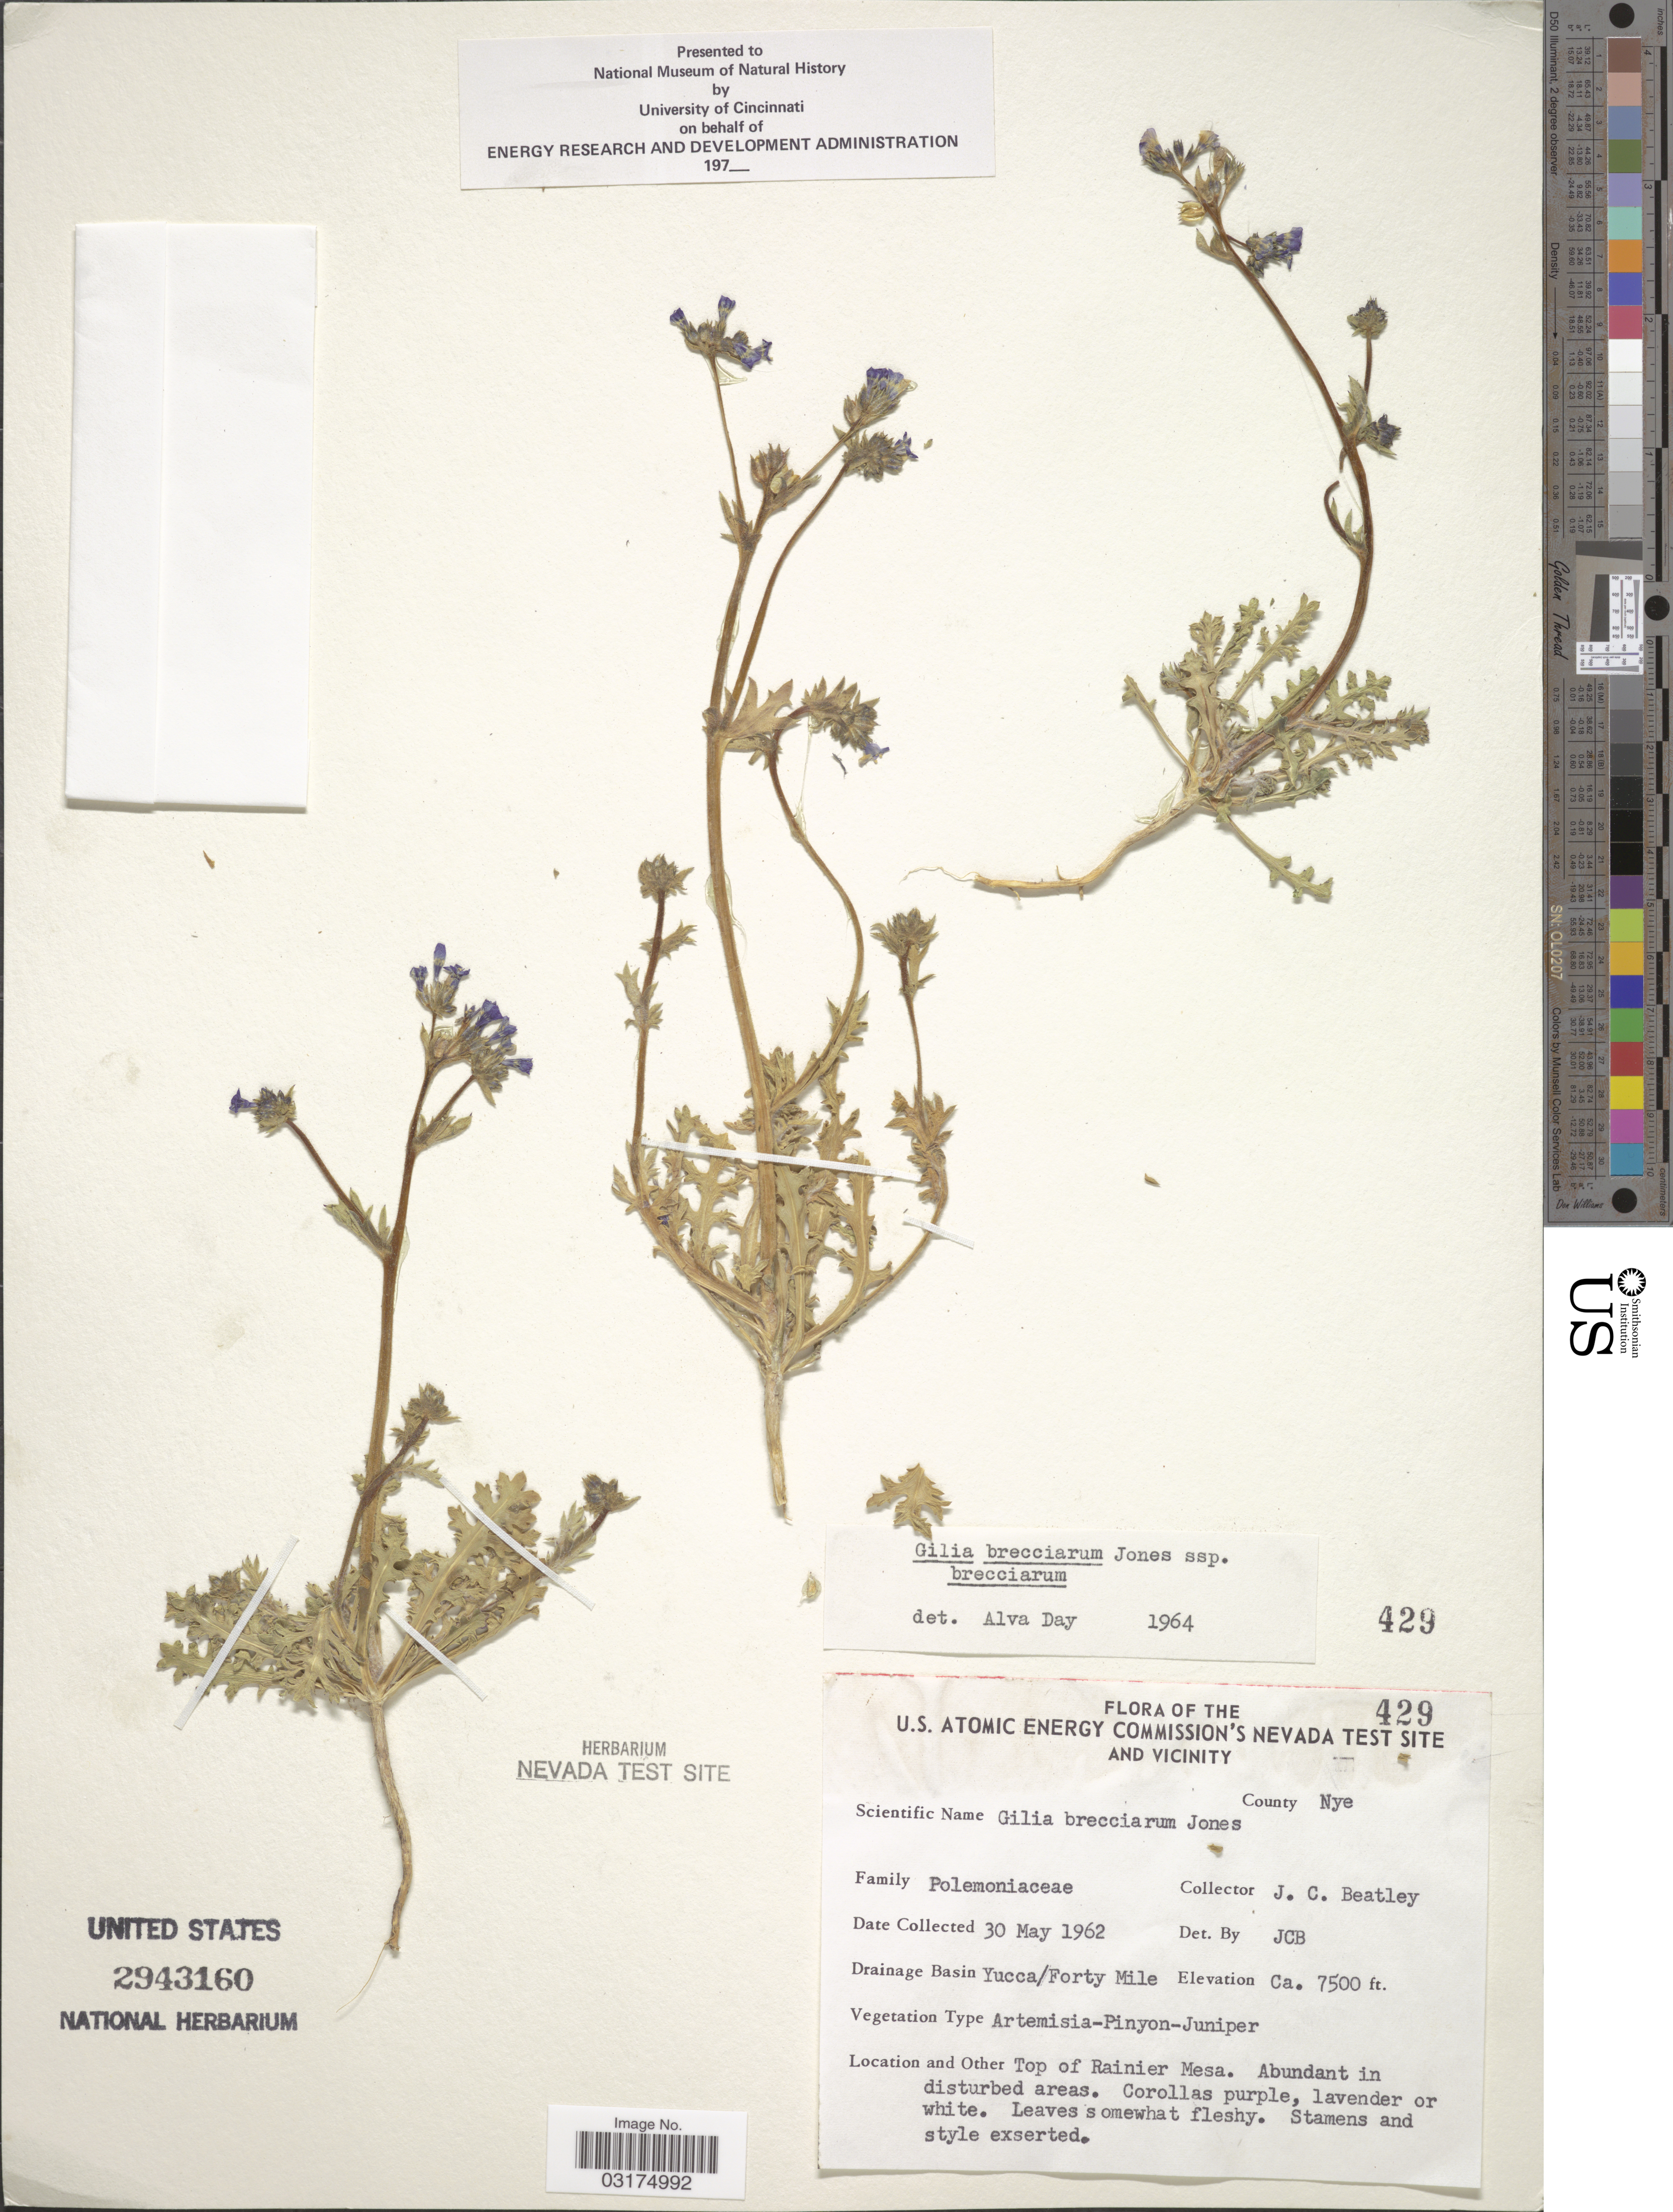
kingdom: Plantae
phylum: Tracheophyta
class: Magnoliopsida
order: Ericales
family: Polemoniaceae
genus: Gilia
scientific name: Gilia brecciarum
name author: M.E. Jones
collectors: J. C. Beatley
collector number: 429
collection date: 1962-05-30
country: United States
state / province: Nevada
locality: The U. S. Atomic Energy Commission's Nevada Test Site and Vicinity. County Nye. Drainage Basin Yucca/ Forty Mile. Top of Rainier Mesa.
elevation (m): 2286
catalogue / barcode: US 2943160